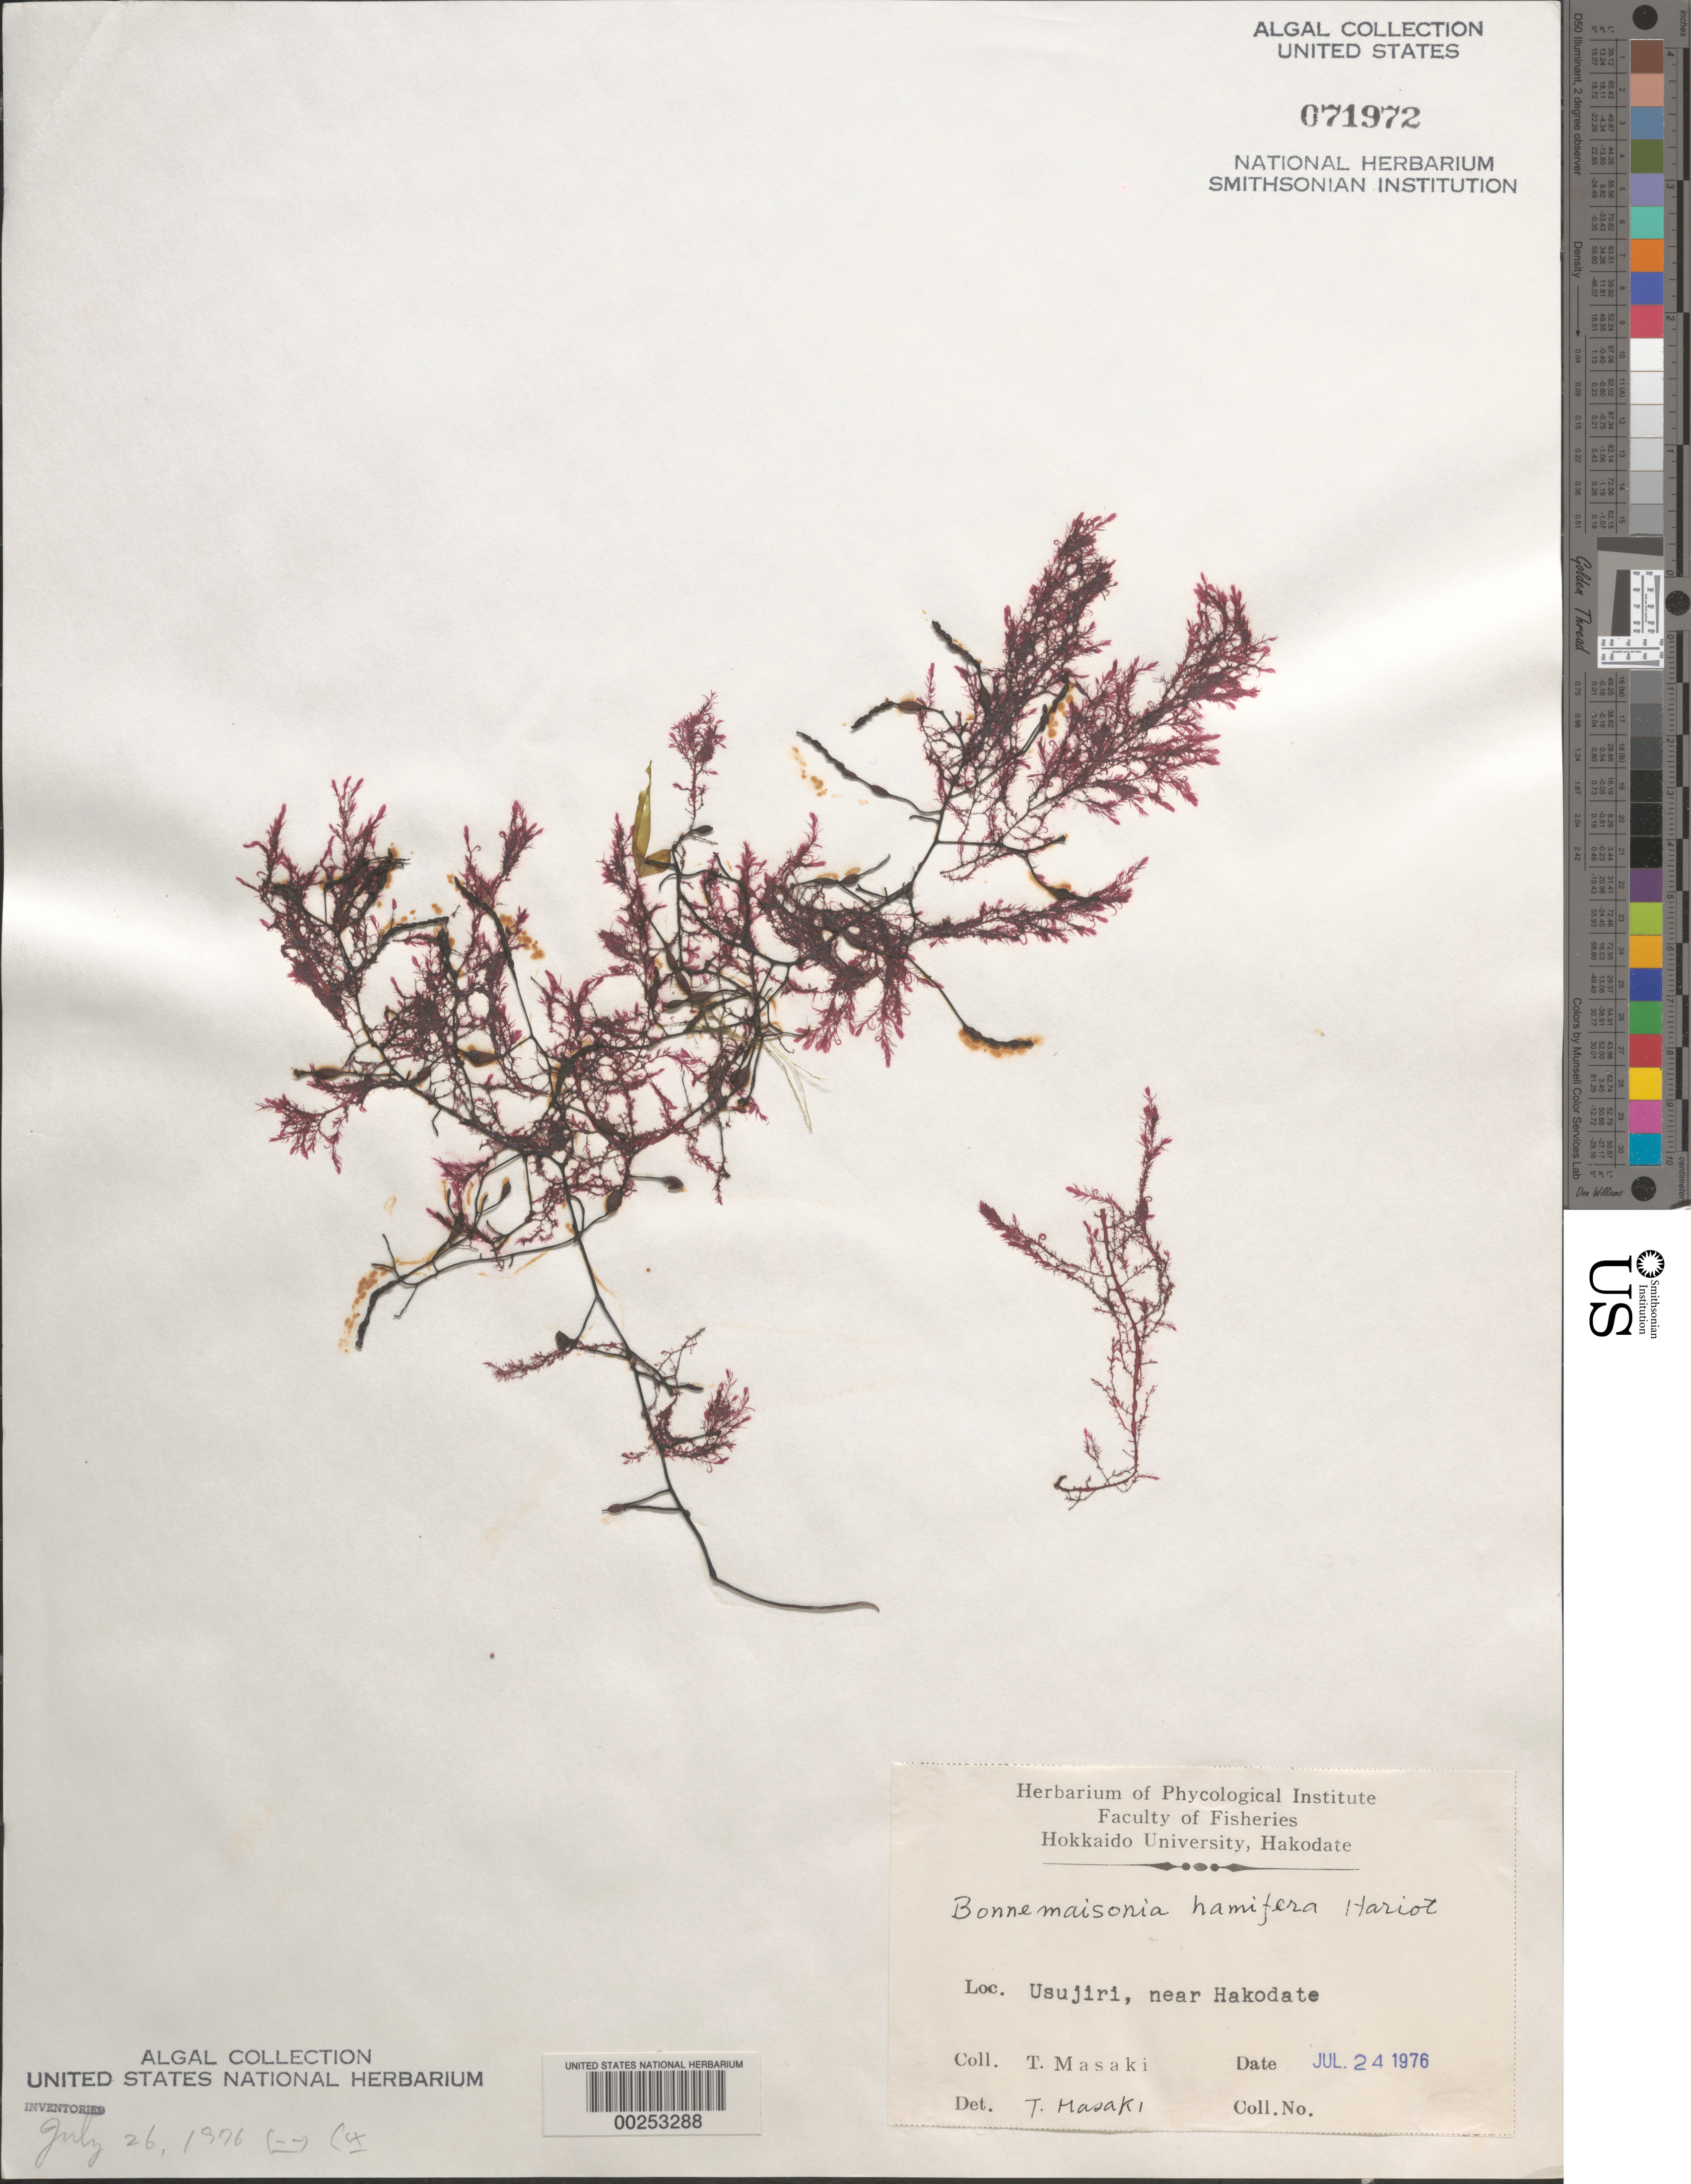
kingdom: Plantae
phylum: Rhodophyta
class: Florideophyceae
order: Bonnemaisoniales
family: Bonnemaisoniaceae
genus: Bonnemaisonia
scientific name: Bonnemaisonia hamifera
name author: P. Hariot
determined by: Masaki, T.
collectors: T. Masaki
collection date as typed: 24 Jul 1976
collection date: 1976-07-24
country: Japan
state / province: Hokkaido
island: Hokkaido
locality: Usujiri, near Hakodate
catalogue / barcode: US 71972